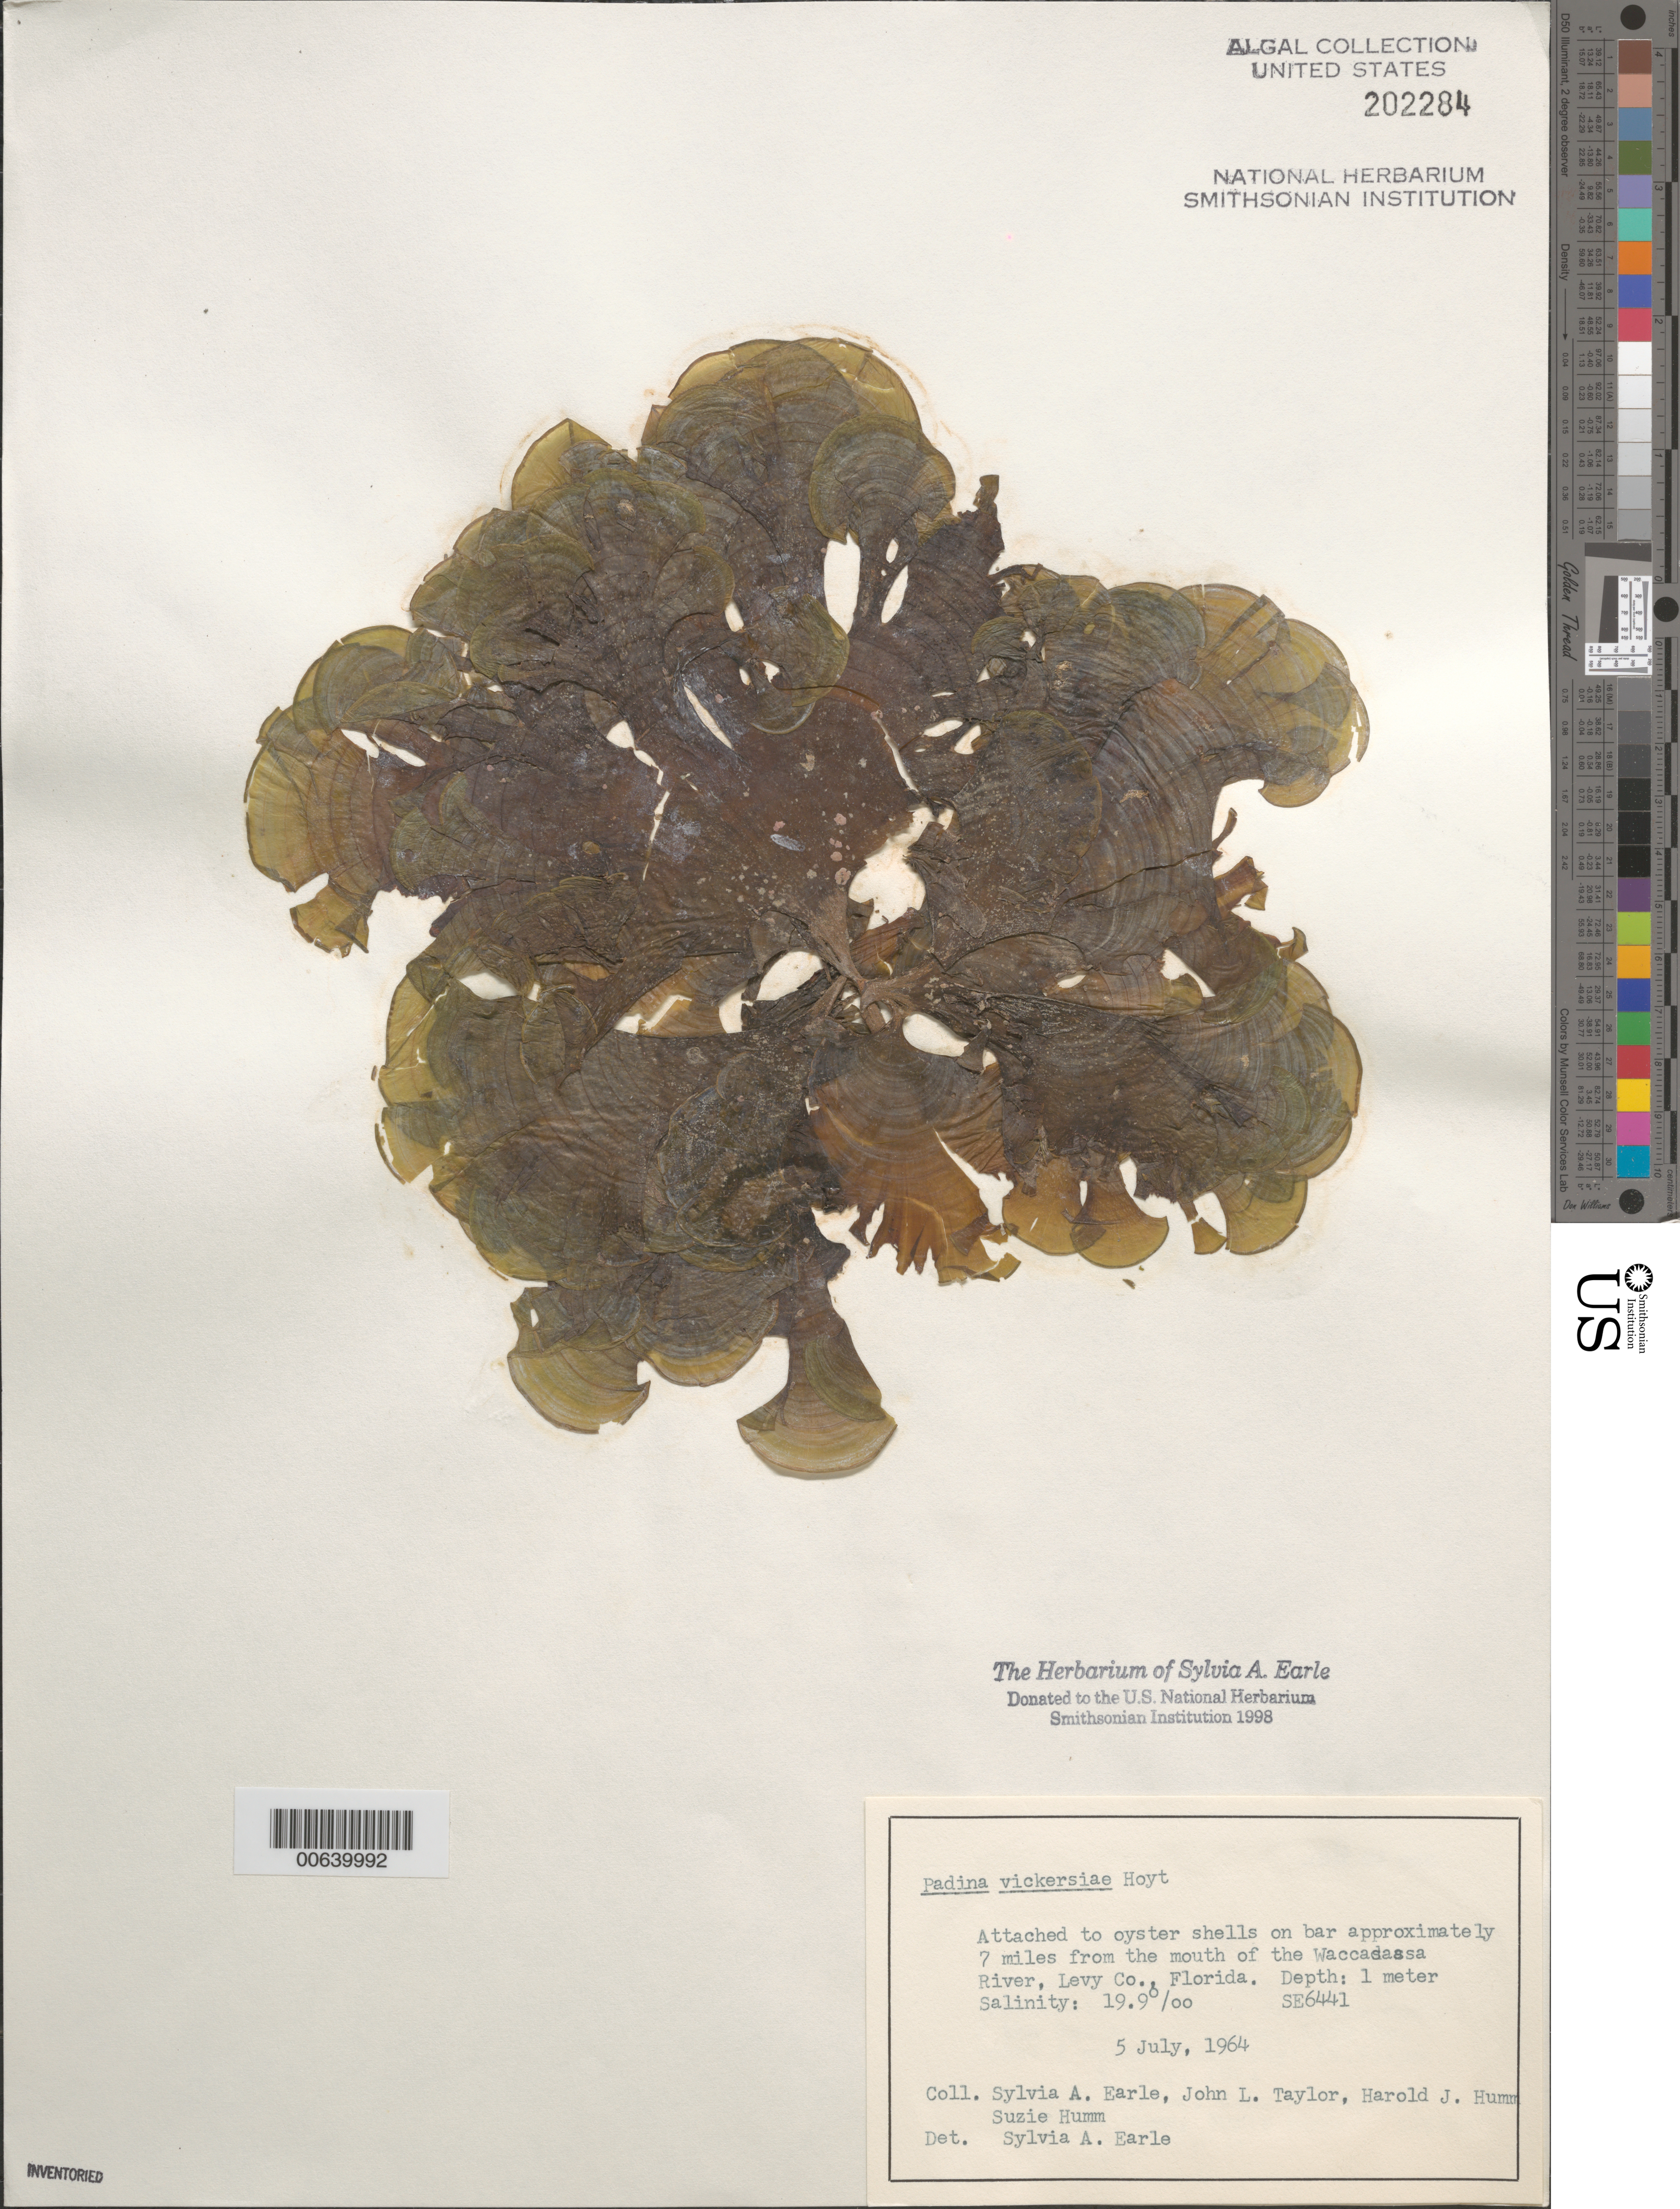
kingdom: Chromista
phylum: Ochrophyta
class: Phaeophyceae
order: Dictyotales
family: Dictyotaceae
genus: Padina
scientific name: Padina gymnospora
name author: (Kütz.) O.G. Sond.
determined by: Algae name updating Project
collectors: S. A. Earle, J. L. Taylor, H. J. Humm & S. Humm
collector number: SE 6441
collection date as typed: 05 Jul 1964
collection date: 1964-07-05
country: United States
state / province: Florida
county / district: Levy County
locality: Reef ca. 7 miles off Waccasassa River mouth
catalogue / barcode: US 202284